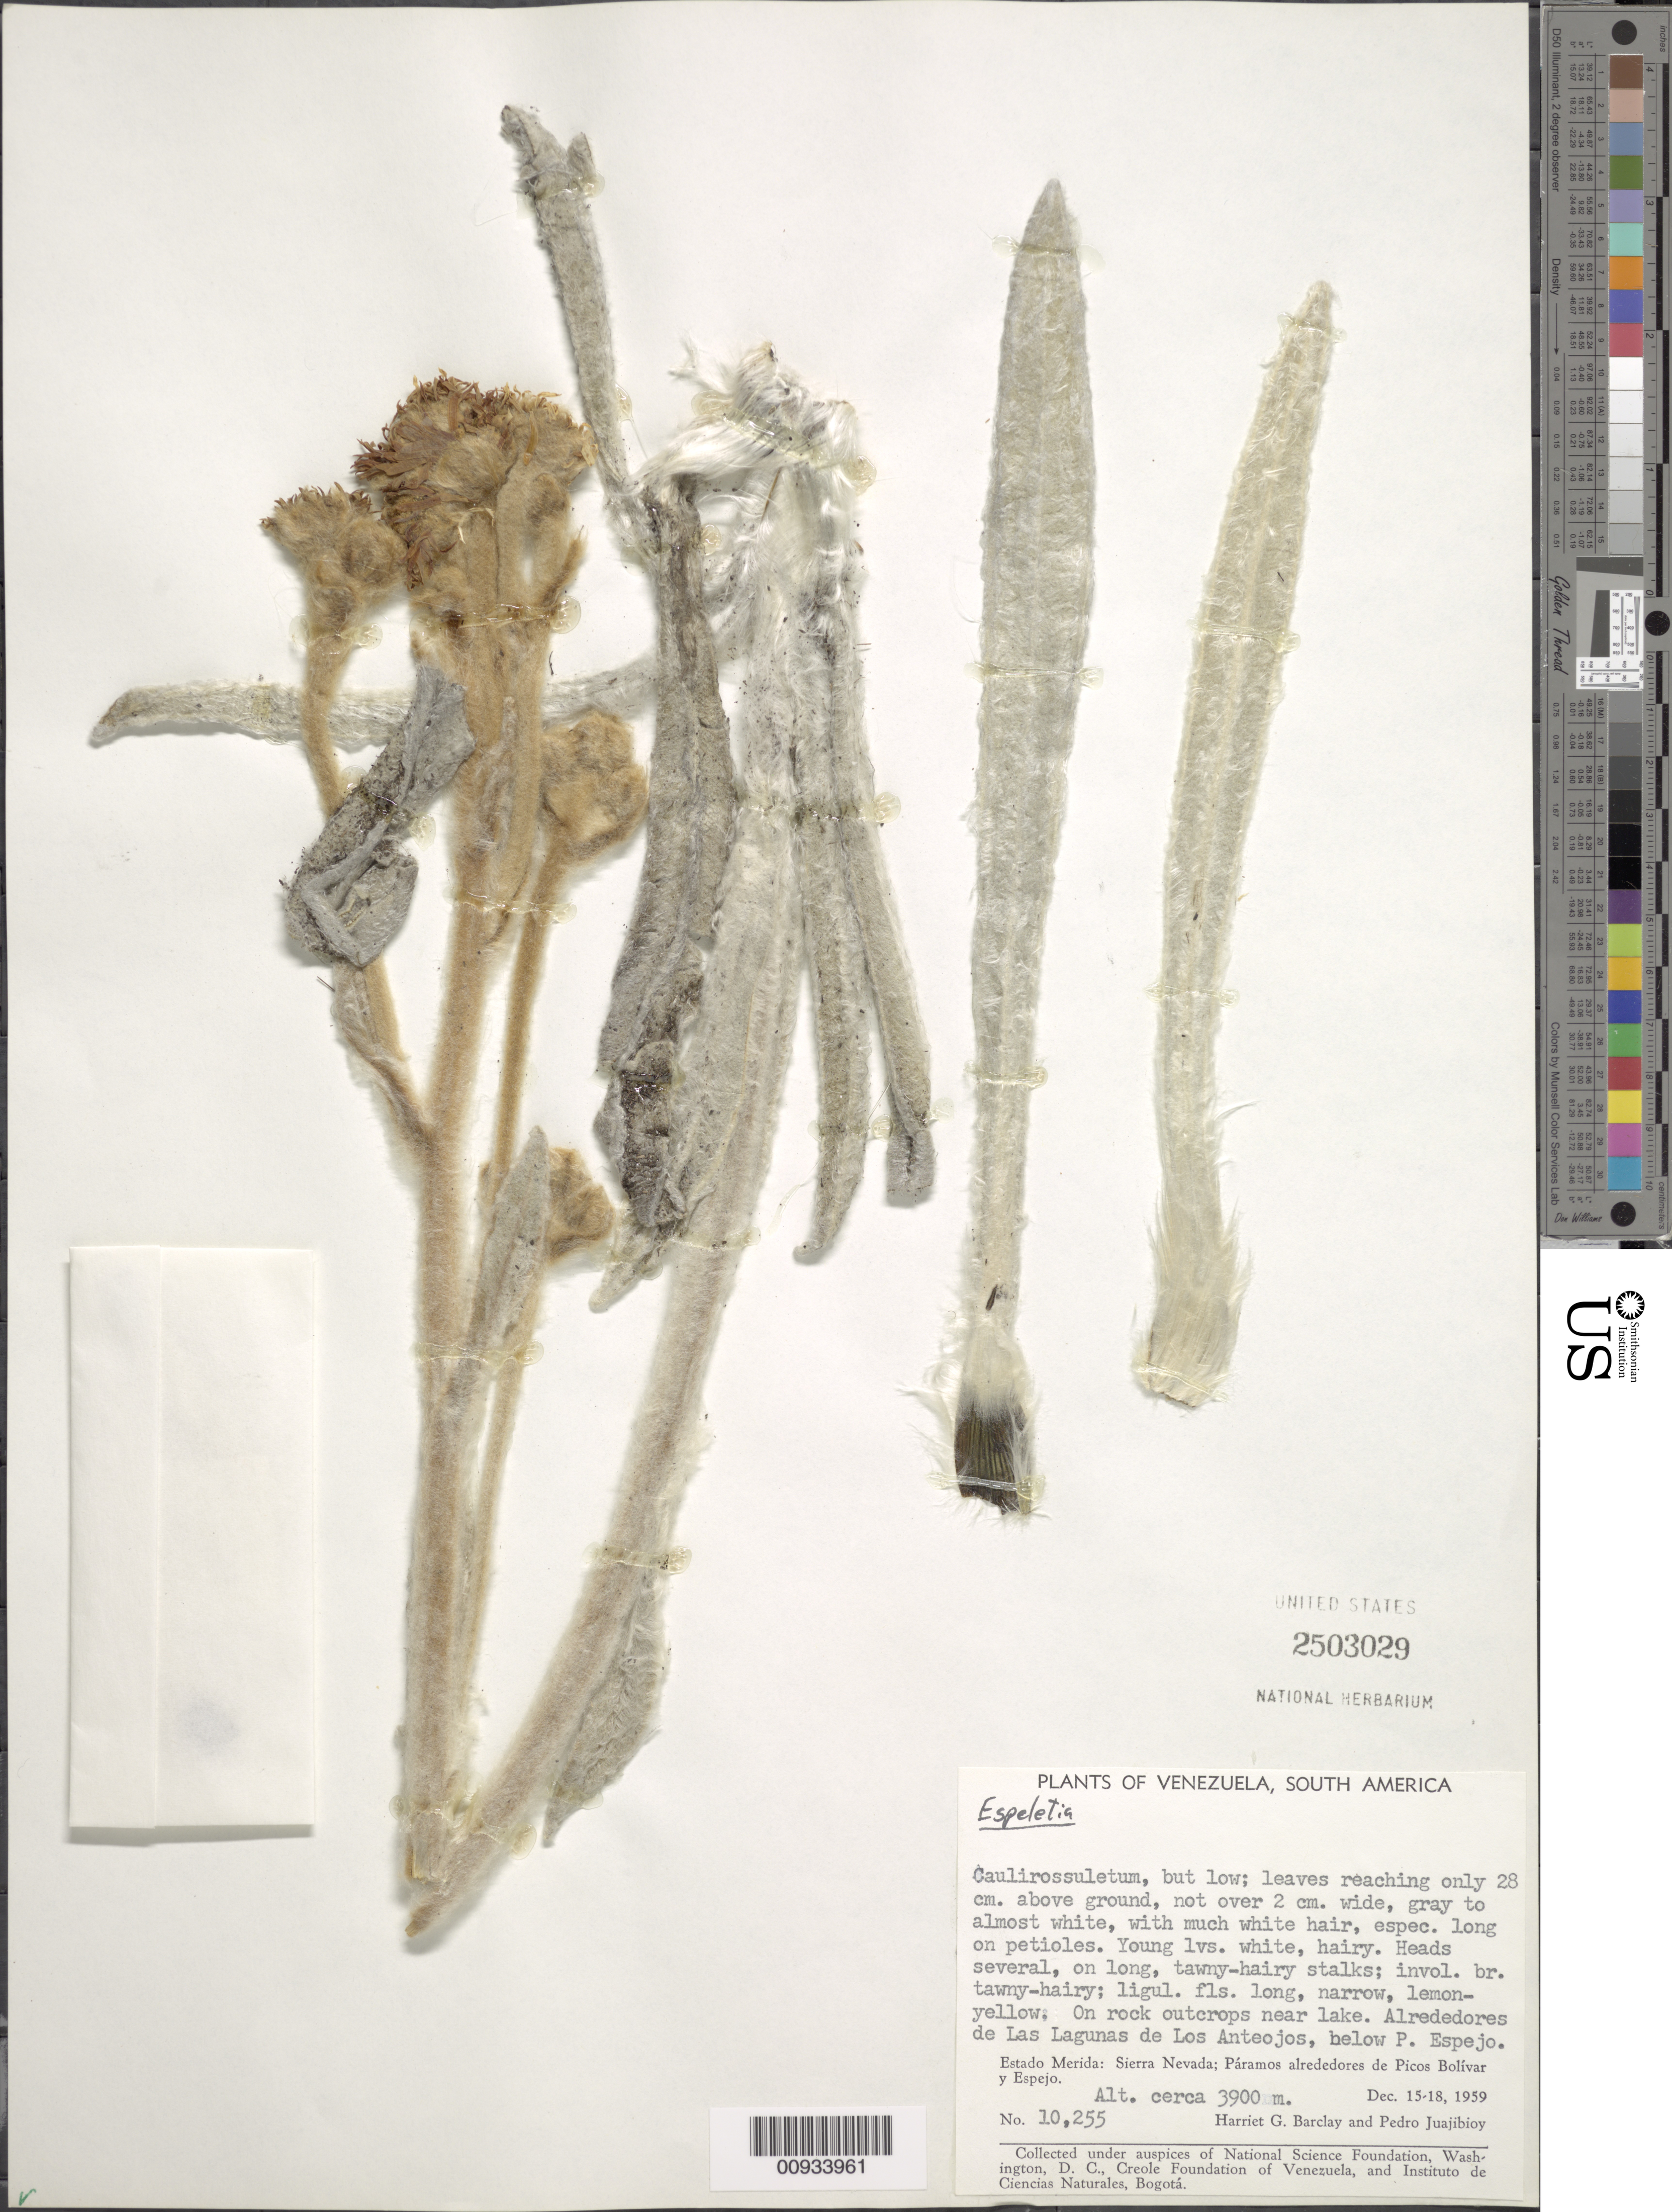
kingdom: Plantae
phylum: Tracheophyta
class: Magnoliopsida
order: Asterales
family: Asteraceae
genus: Espeletia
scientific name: Espeletia sp.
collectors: H. G. Barclay & P. Juajibioy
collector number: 10255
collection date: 1959-12-15/1959-12-18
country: Venezuela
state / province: Mérida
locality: Sierra Nevada, páramos alrededor de los Picos Bolívar y Espejo. Alrededores de Las Lagunas de los Anteojos, below P. Espejo.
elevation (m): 3900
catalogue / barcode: US 2503029